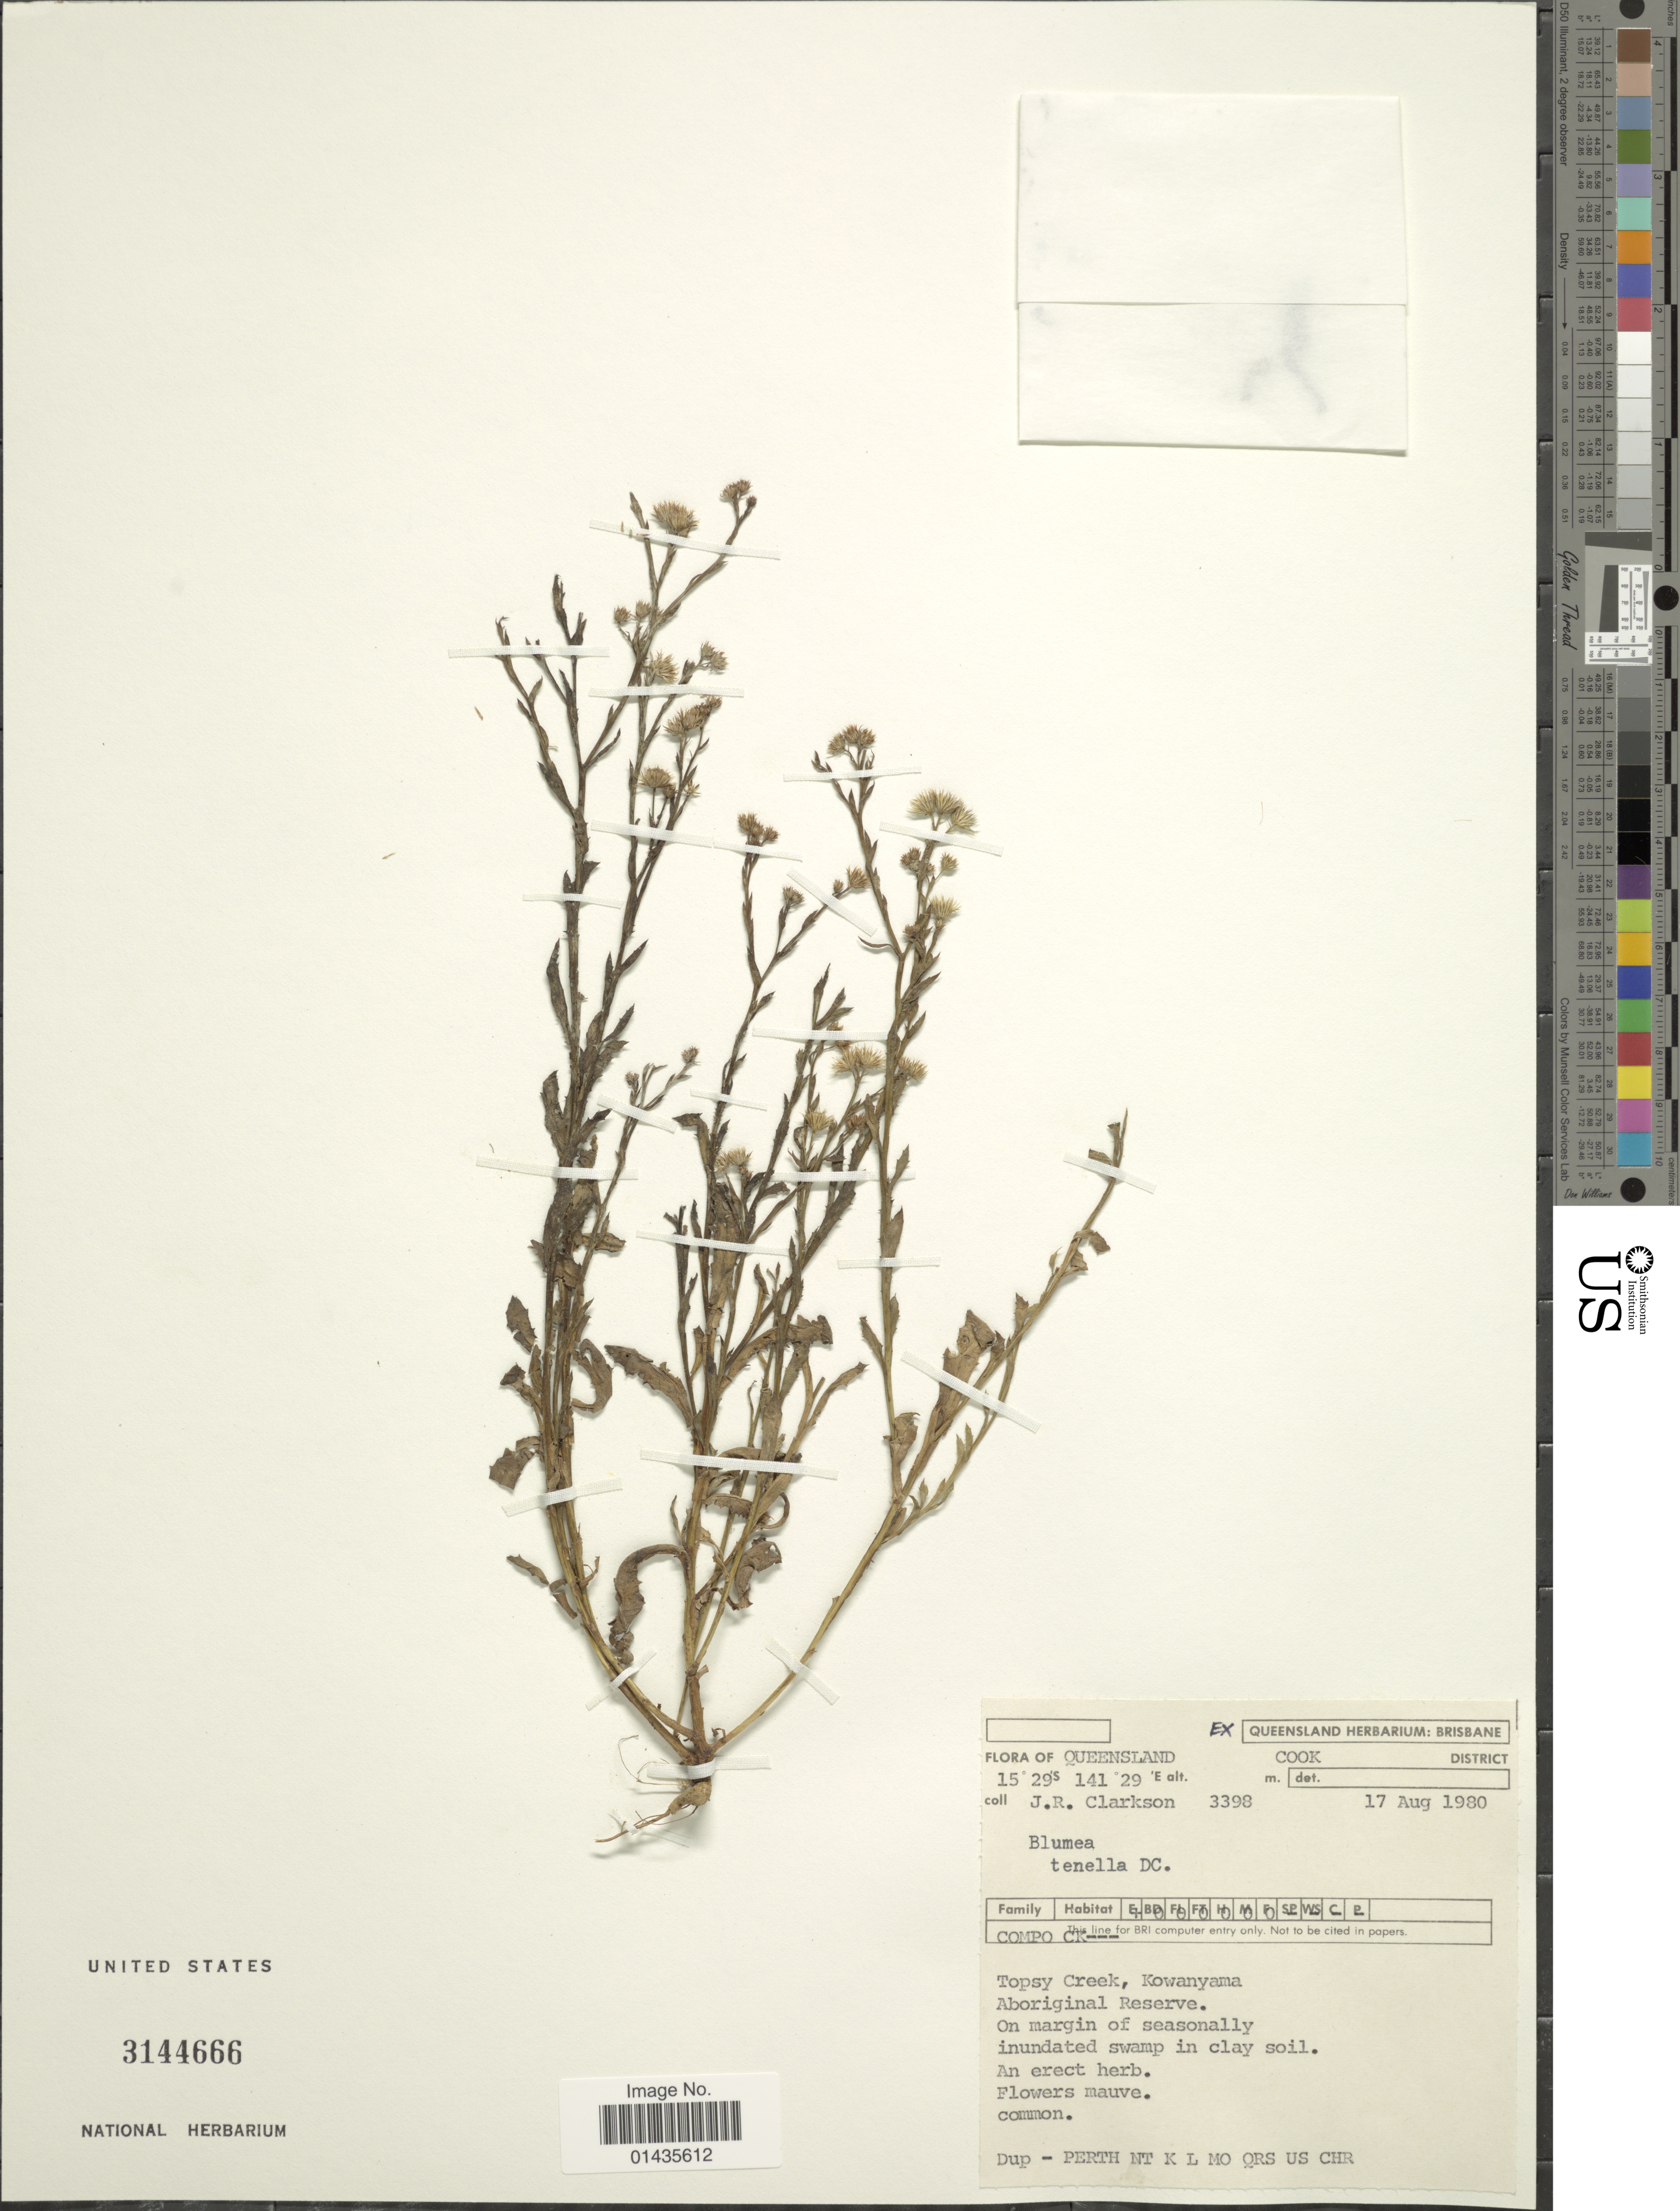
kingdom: Plantae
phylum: Tracheophyta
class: Magnoliopsida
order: Asterales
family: Asteraceae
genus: Blumea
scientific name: Blumea tenella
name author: DC.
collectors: J. Clarkson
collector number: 3398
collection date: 1980-08-17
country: Australia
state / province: Queensland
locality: Cook District, Topsy Creek, Kowanyama, Aboriginal Reserve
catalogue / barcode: US 3144666